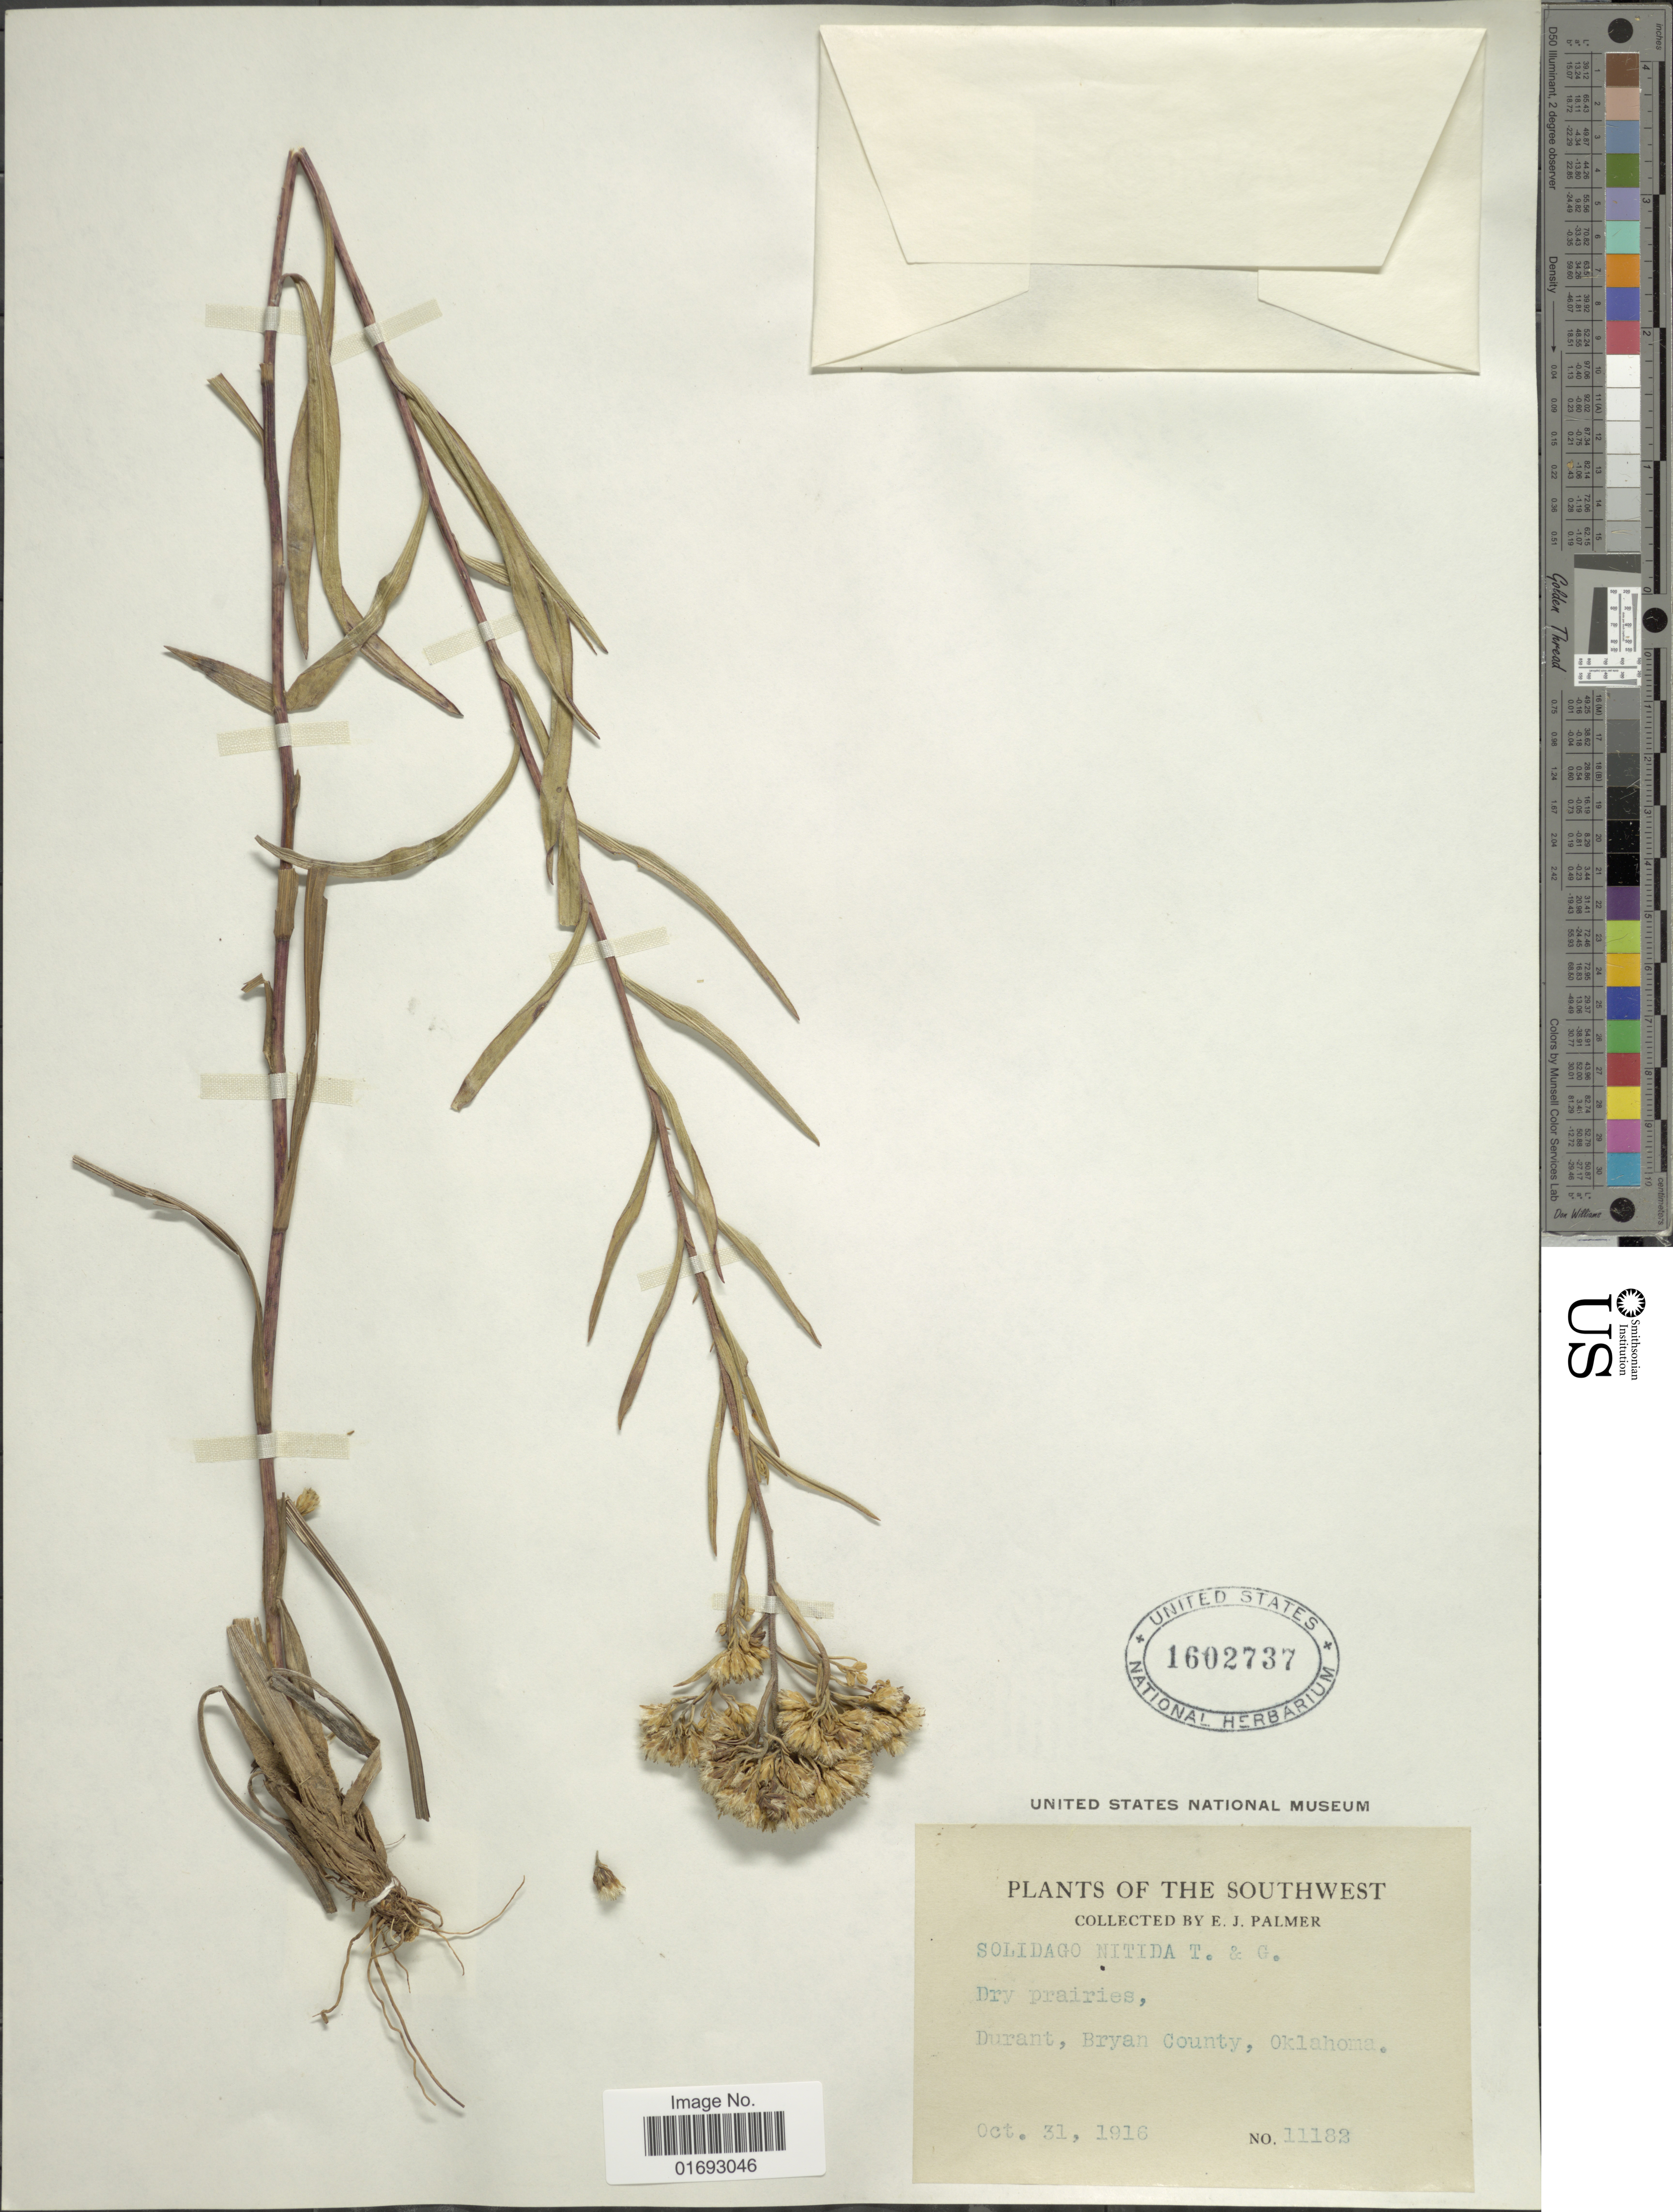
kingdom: Plantae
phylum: Tracheophyta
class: Magnoliopsida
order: Asterales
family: Asteraceae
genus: Oligoneuron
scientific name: Oligoneuron nitidum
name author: (Torr. & A. Gray) Small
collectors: E. J. Palmer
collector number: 11182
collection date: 1916-10-31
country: United States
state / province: Oklahoma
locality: Southwest, dry prairies, Durant, Bryan County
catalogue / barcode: US 1602737